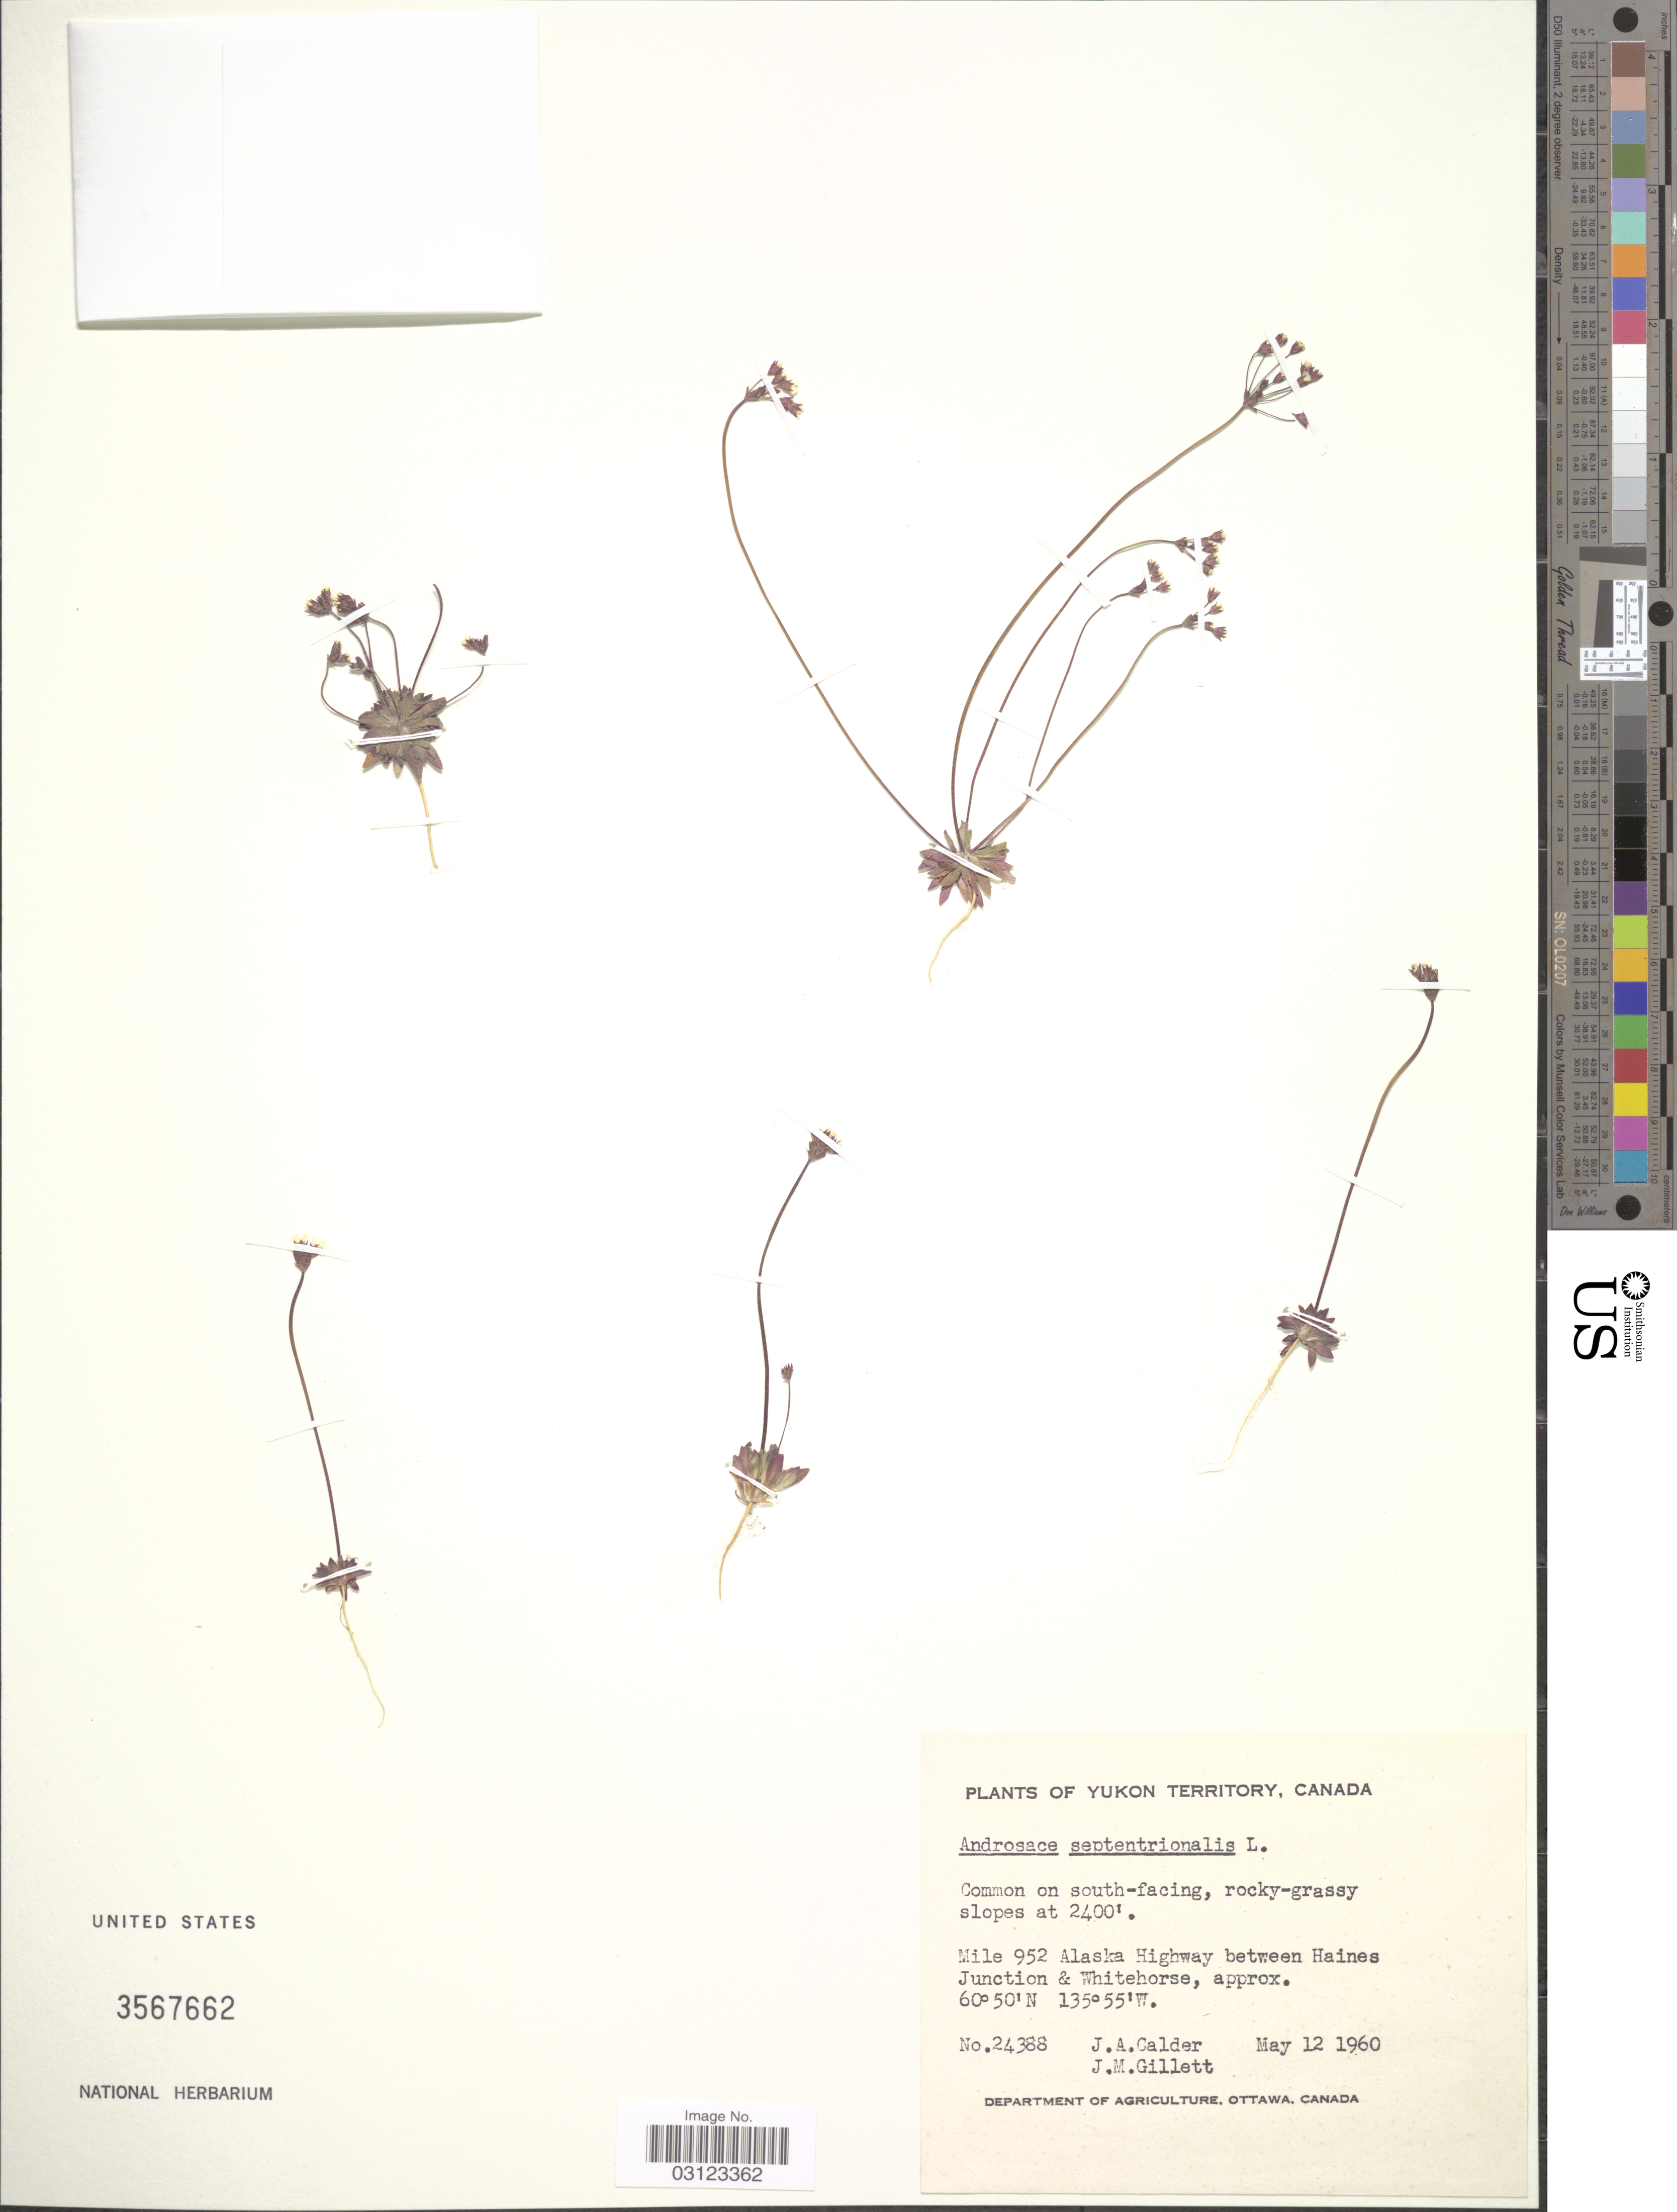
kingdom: Plantae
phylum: Tracheophyta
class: Magnoliopsida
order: Ericales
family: Primulaceae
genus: Androsace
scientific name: Androsace septentrionalis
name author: L.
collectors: J. A. Calder & J. M. Gillett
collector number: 24388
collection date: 1960-05-12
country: Canada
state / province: Yukon Territory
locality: Mile 952 Alaska Highway between Haines Junction & Whitehorse.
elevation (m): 732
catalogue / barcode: US 3567662